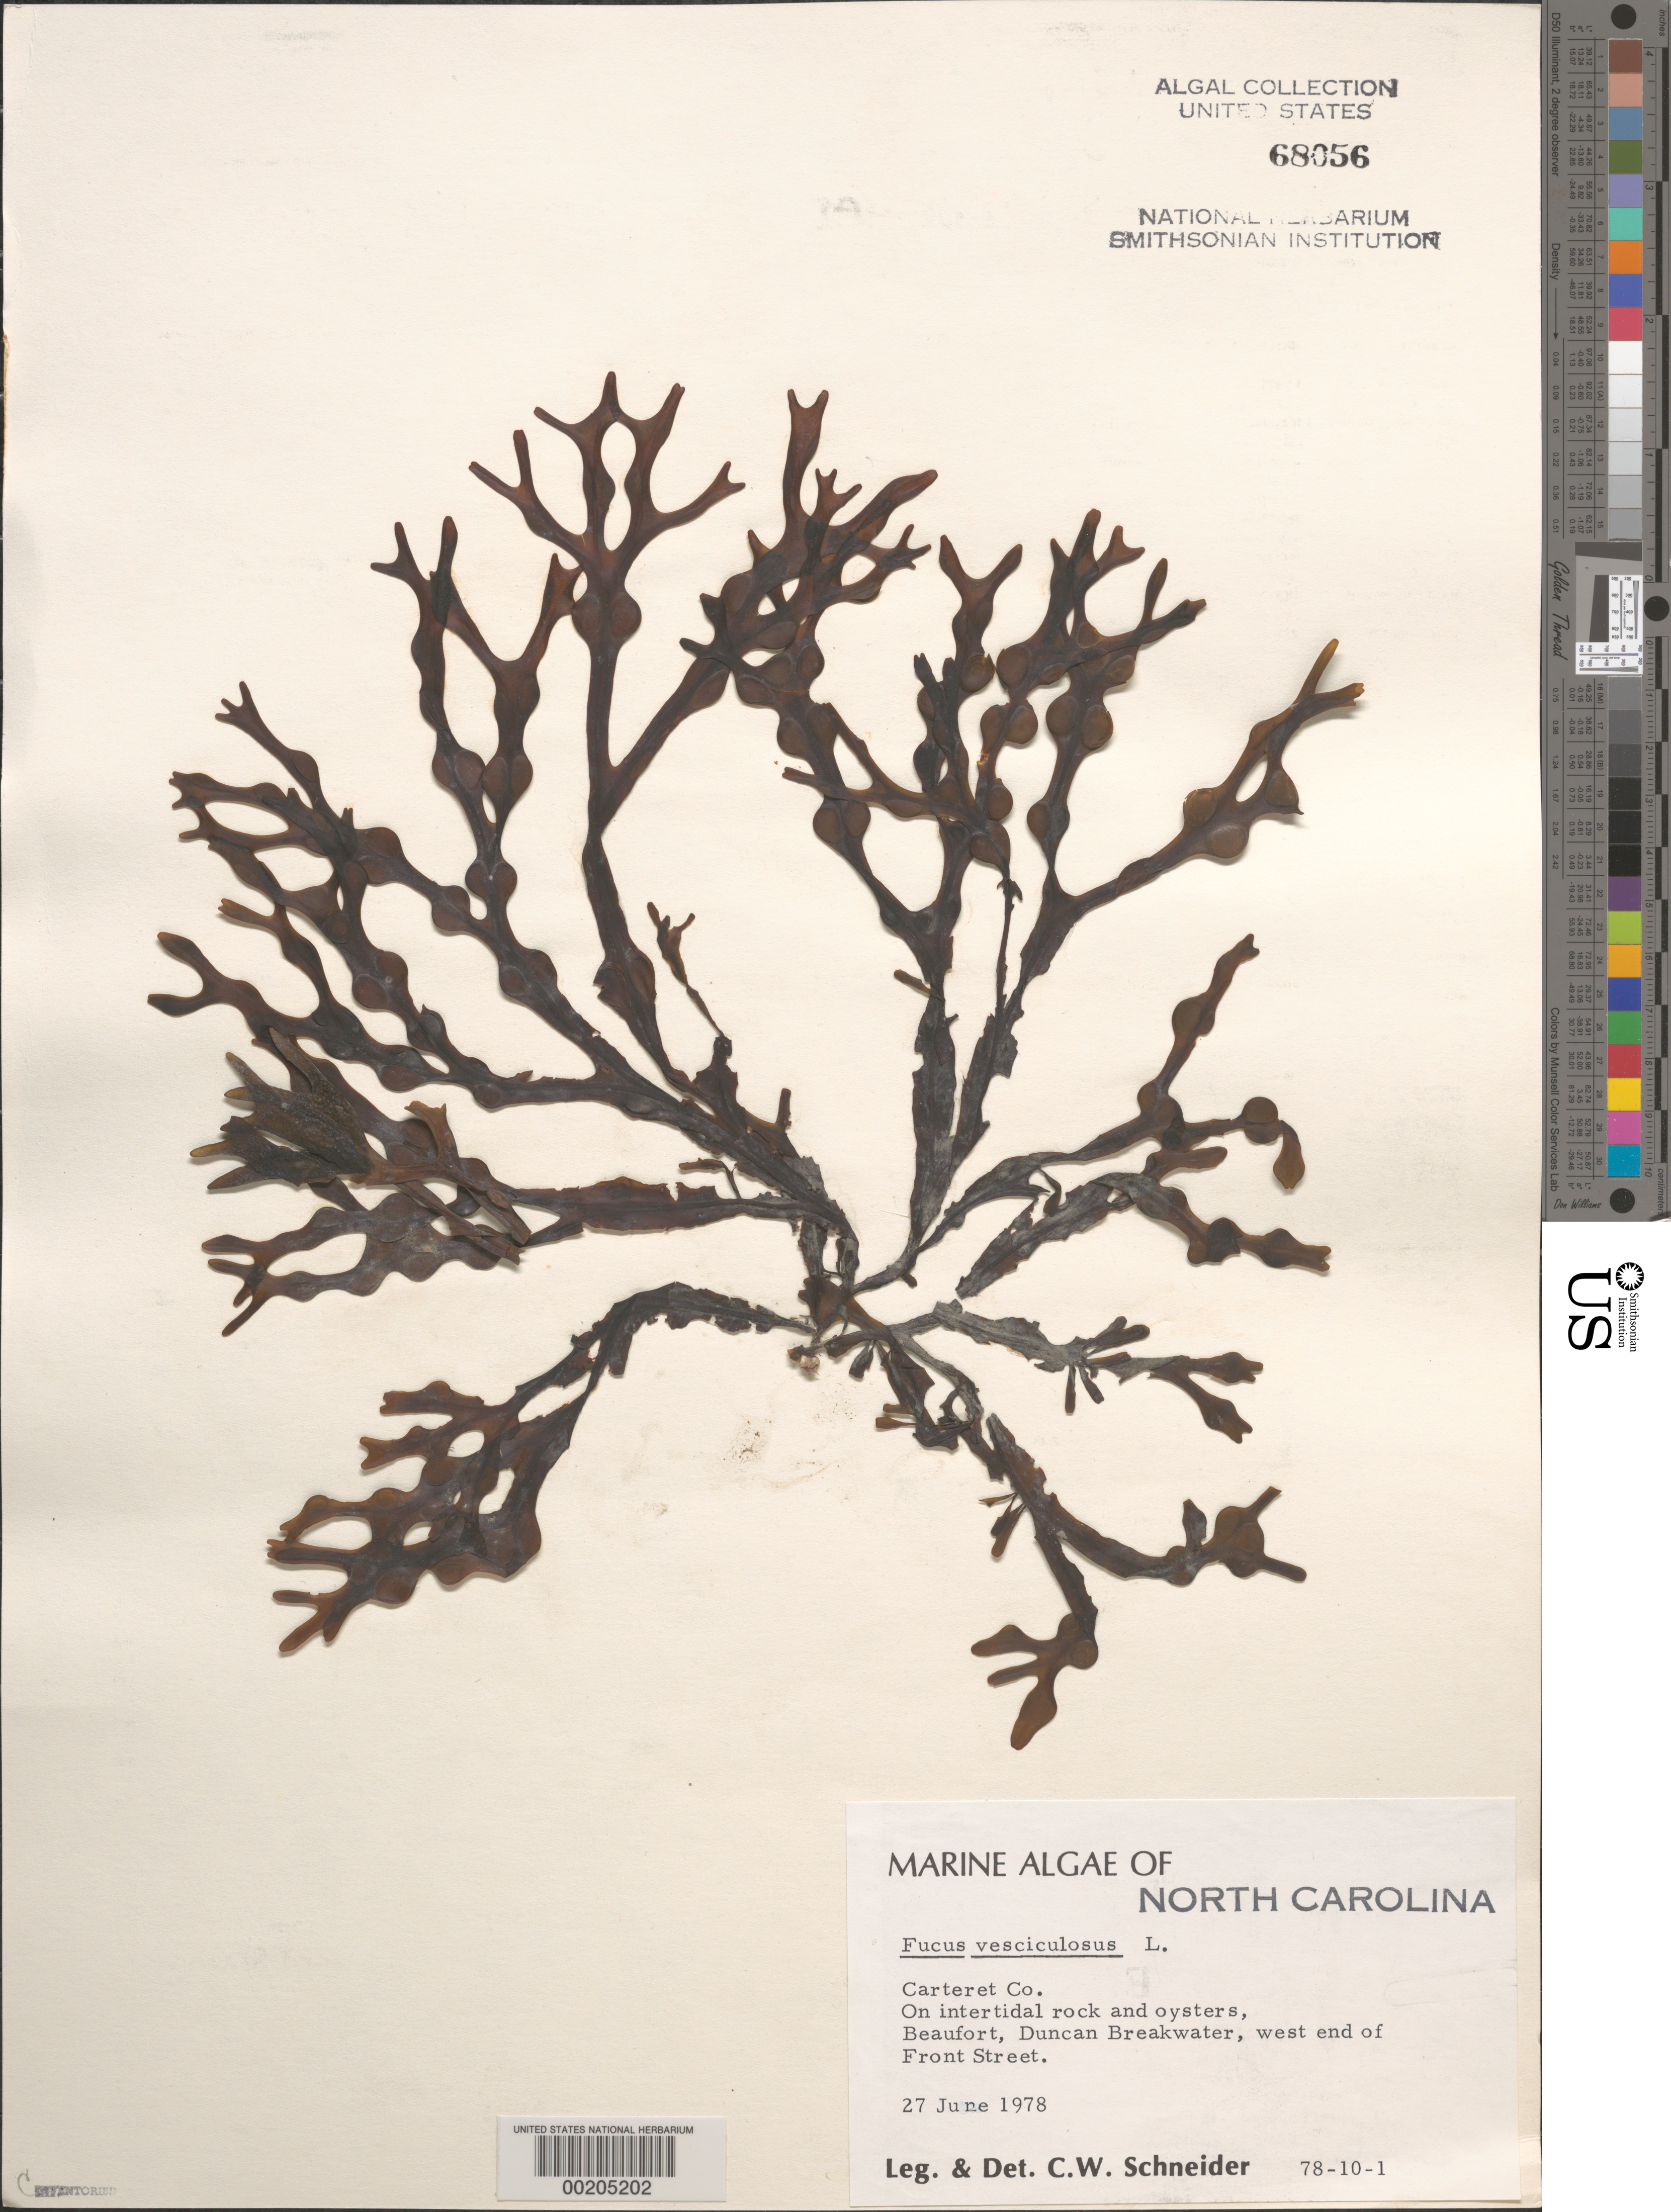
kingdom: Chromista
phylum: Ochrophyta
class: Phaeophyceae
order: Fucales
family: Fucaceae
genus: Fucus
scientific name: Fucus vesiculosus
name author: L.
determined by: Schneider, C. W.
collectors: C. W. Schneider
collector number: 78-10-1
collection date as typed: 27 Jun 1978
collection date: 1978-06-27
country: United States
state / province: North Carolina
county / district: Carteret County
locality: Beaufort, Duncan Breakwater, Front Street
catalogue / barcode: US 68056